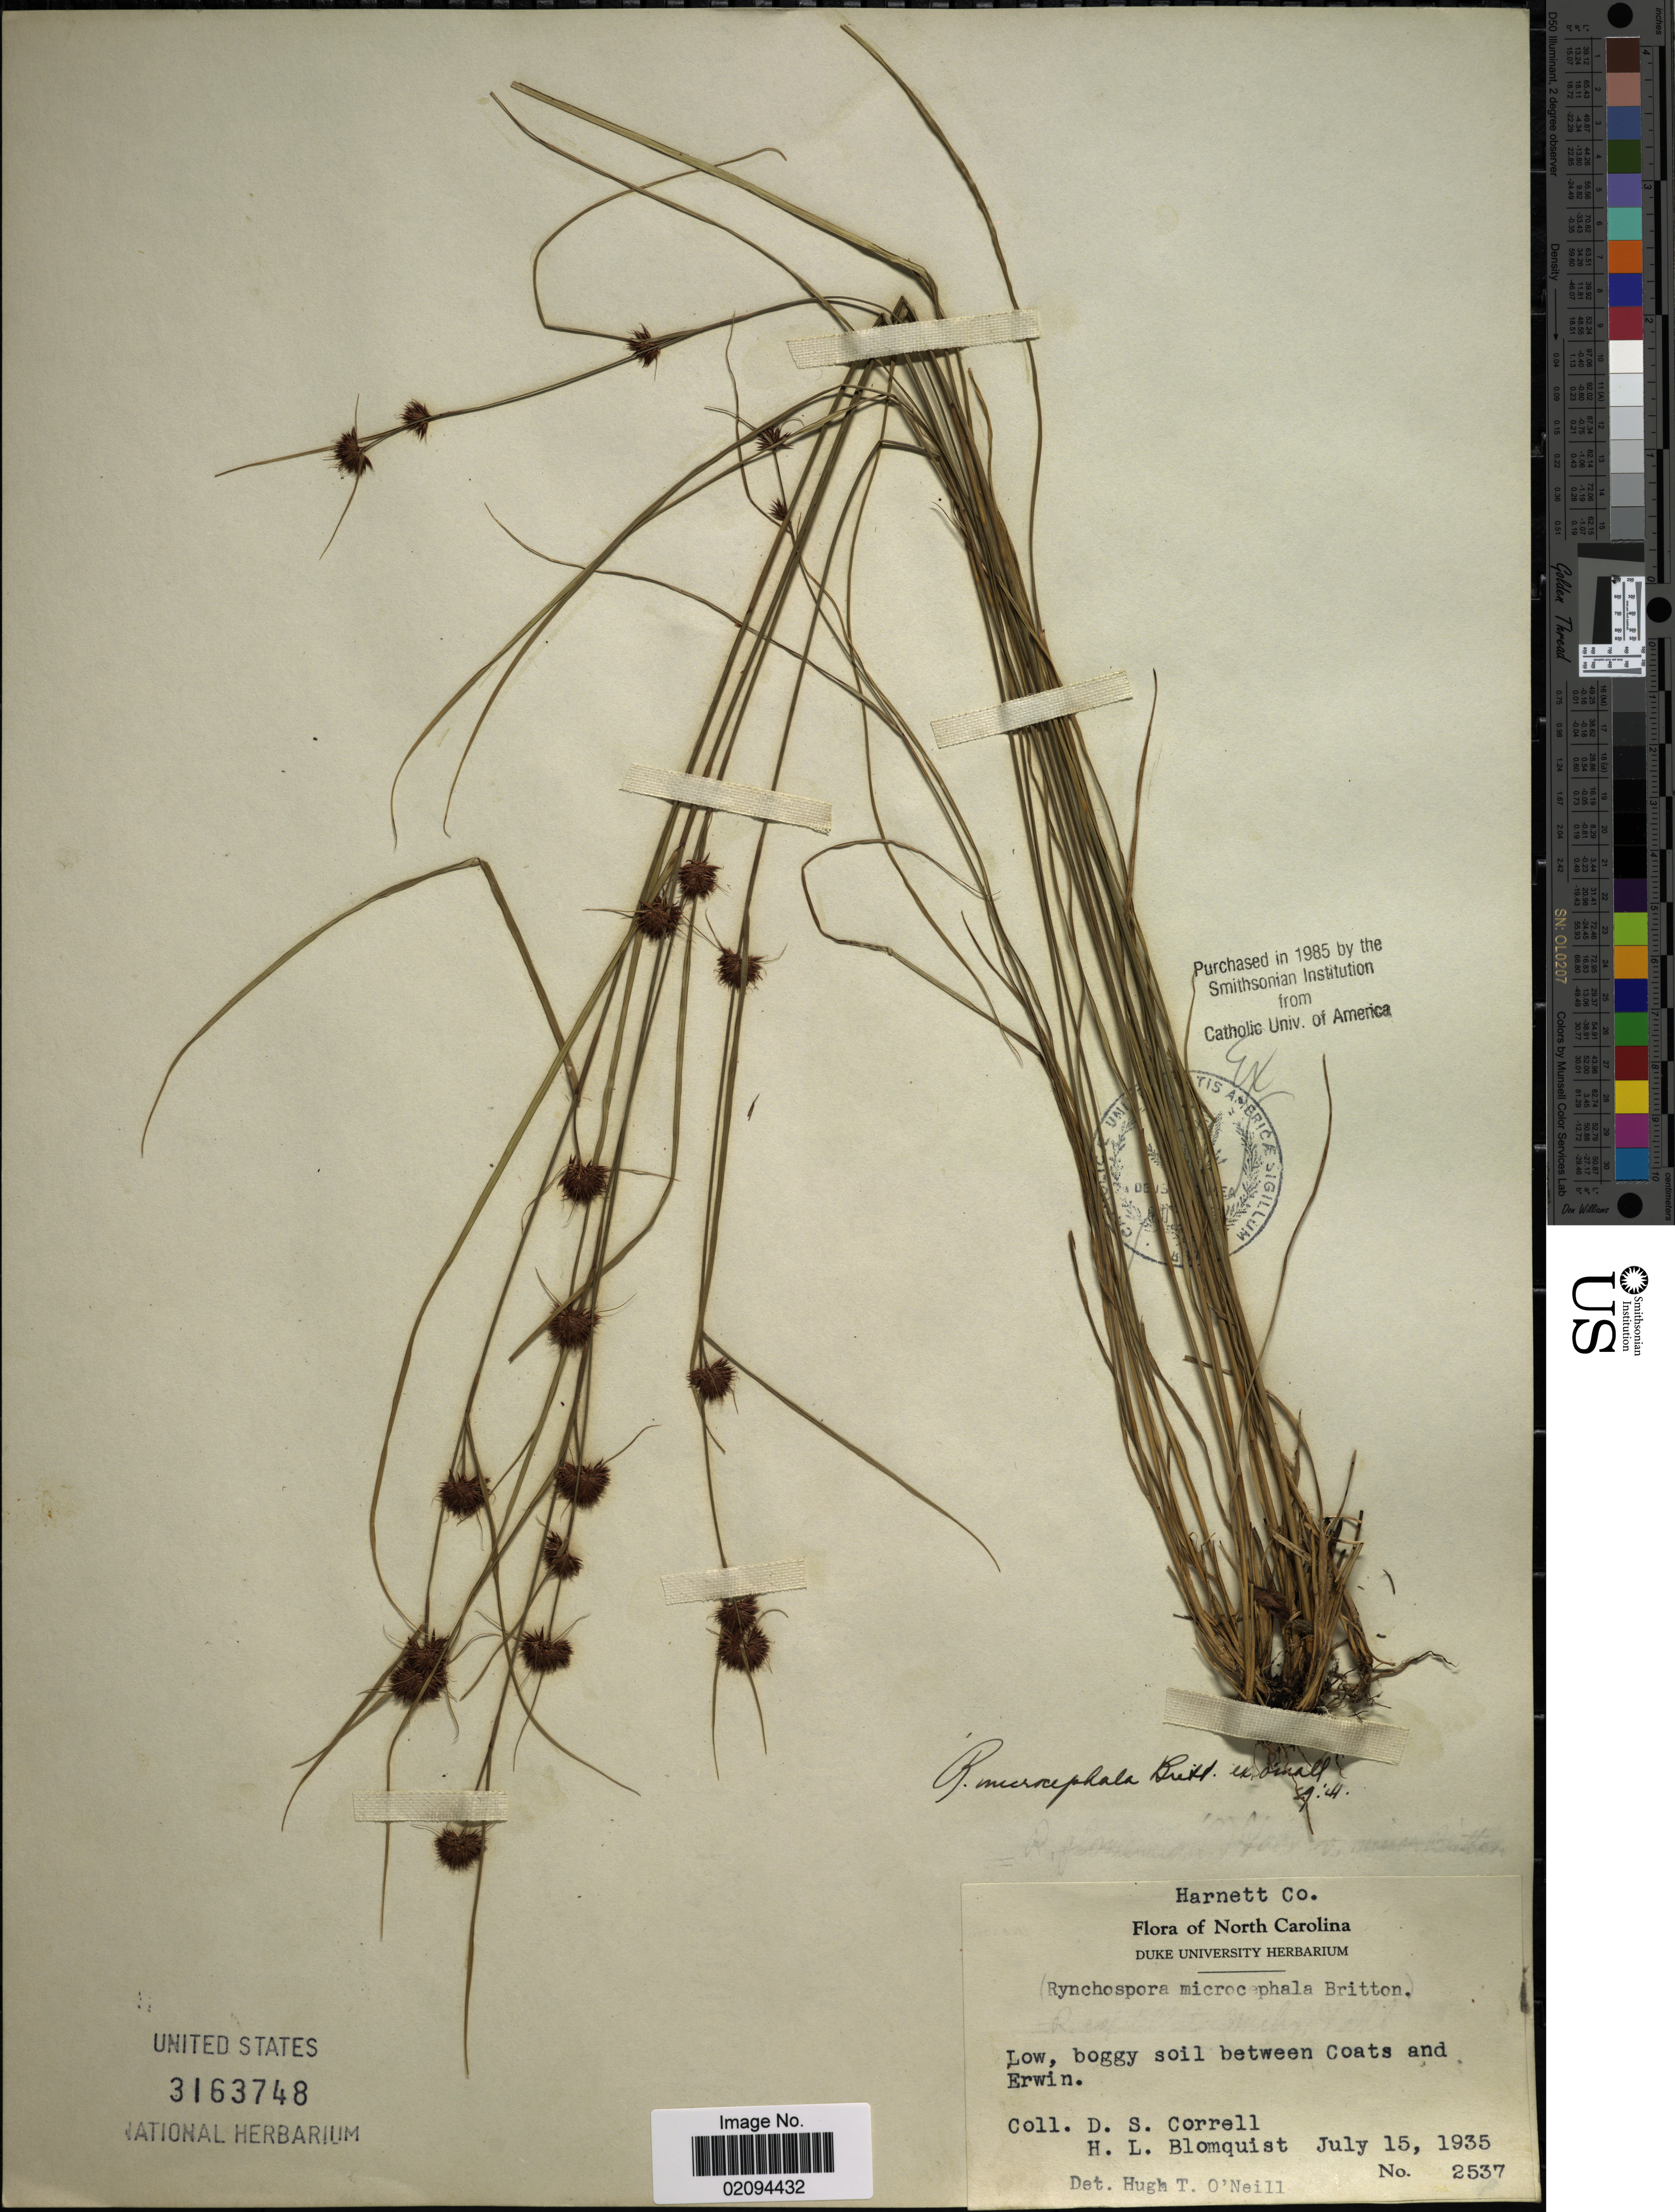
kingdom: Plantae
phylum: Tracheophyta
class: Liliopsida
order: Poales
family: Cyperaceae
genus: Rhynchospora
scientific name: Rhynchospora microcephala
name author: (Britton) Britton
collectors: D. S. Correll & H. Blomquist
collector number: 2537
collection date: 1935-07-15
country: United States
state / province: North Carolina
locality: Harnett Co. Low, boggy soil between Coats and Erwin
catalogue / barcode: US 3163748